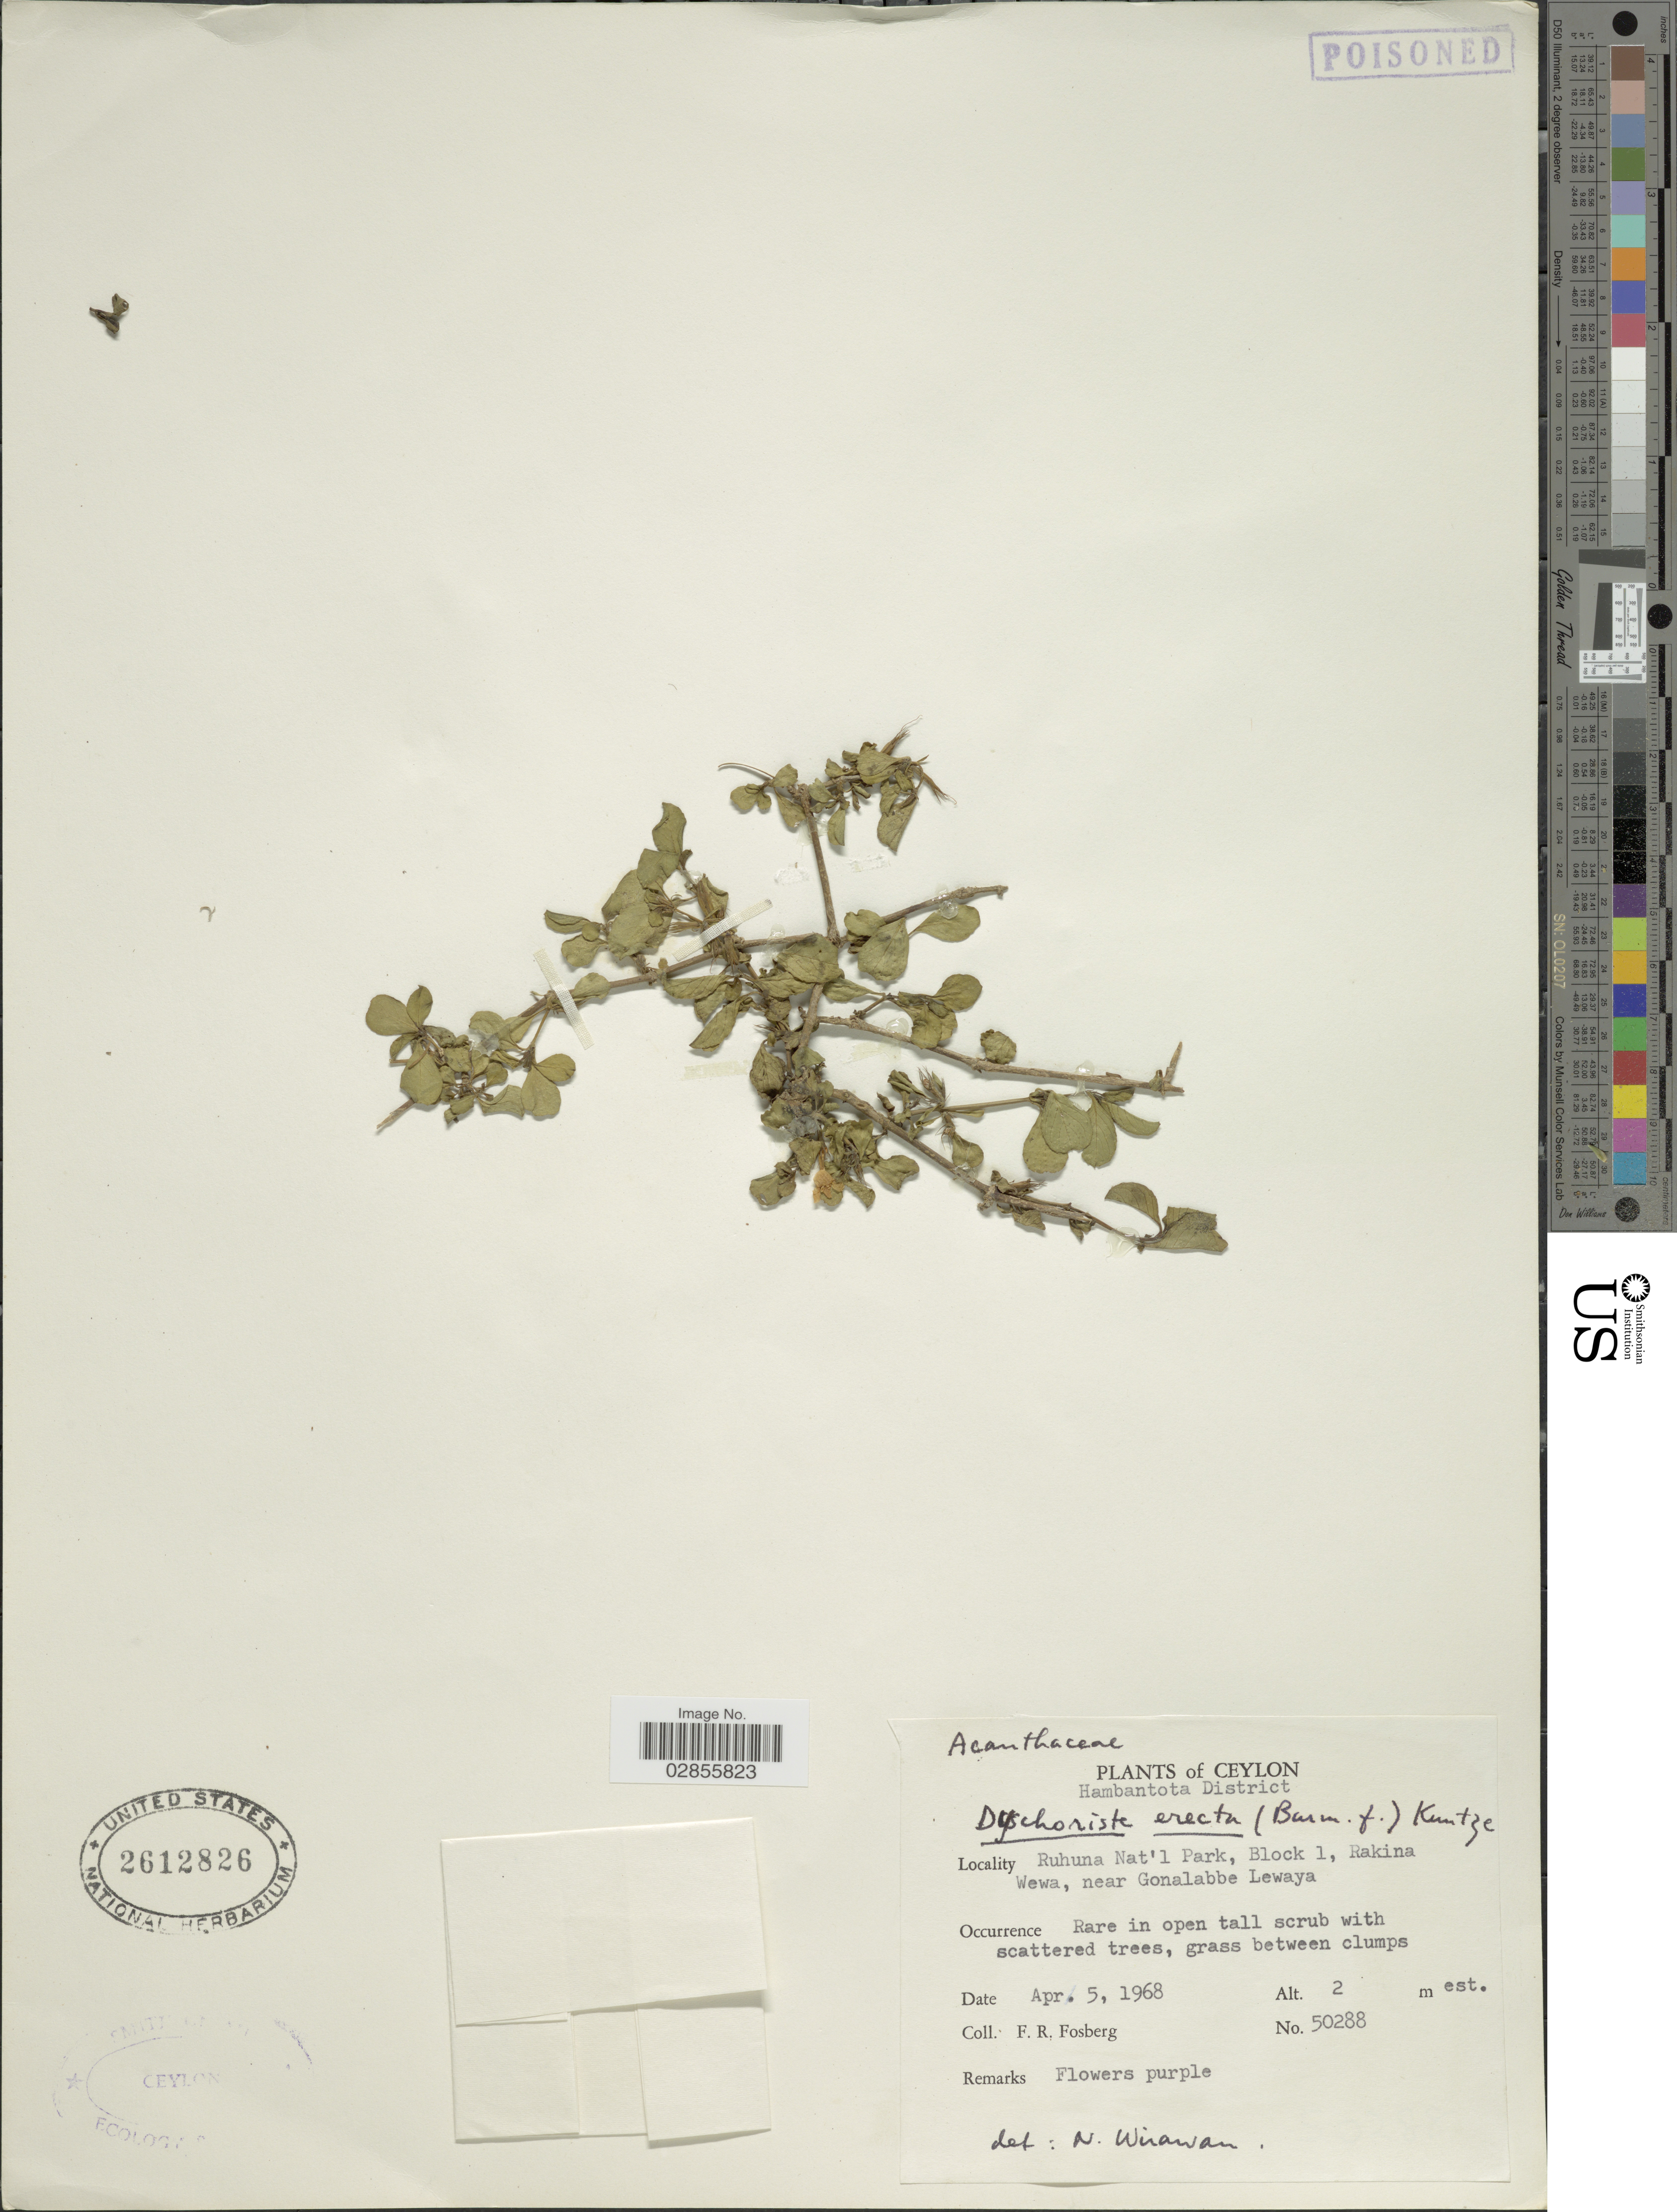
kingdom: Plantae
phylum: Tracheophyta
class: Magnoliopsida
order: Lamiales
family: Acanthaceae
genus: Dyschoriste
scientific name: Dyschoriste erecta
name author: (Burm. f.) Kuntze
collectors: F. R. Fosberg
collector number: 50288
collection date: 1968-04-05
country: Sri Lanka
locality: Ceylon. Hambantota District. Ruhuna Nat'l Park, Block 1, Rakina Wewa, near Gonalabbe Lewaya.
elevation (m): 2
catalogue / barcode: US 2612826